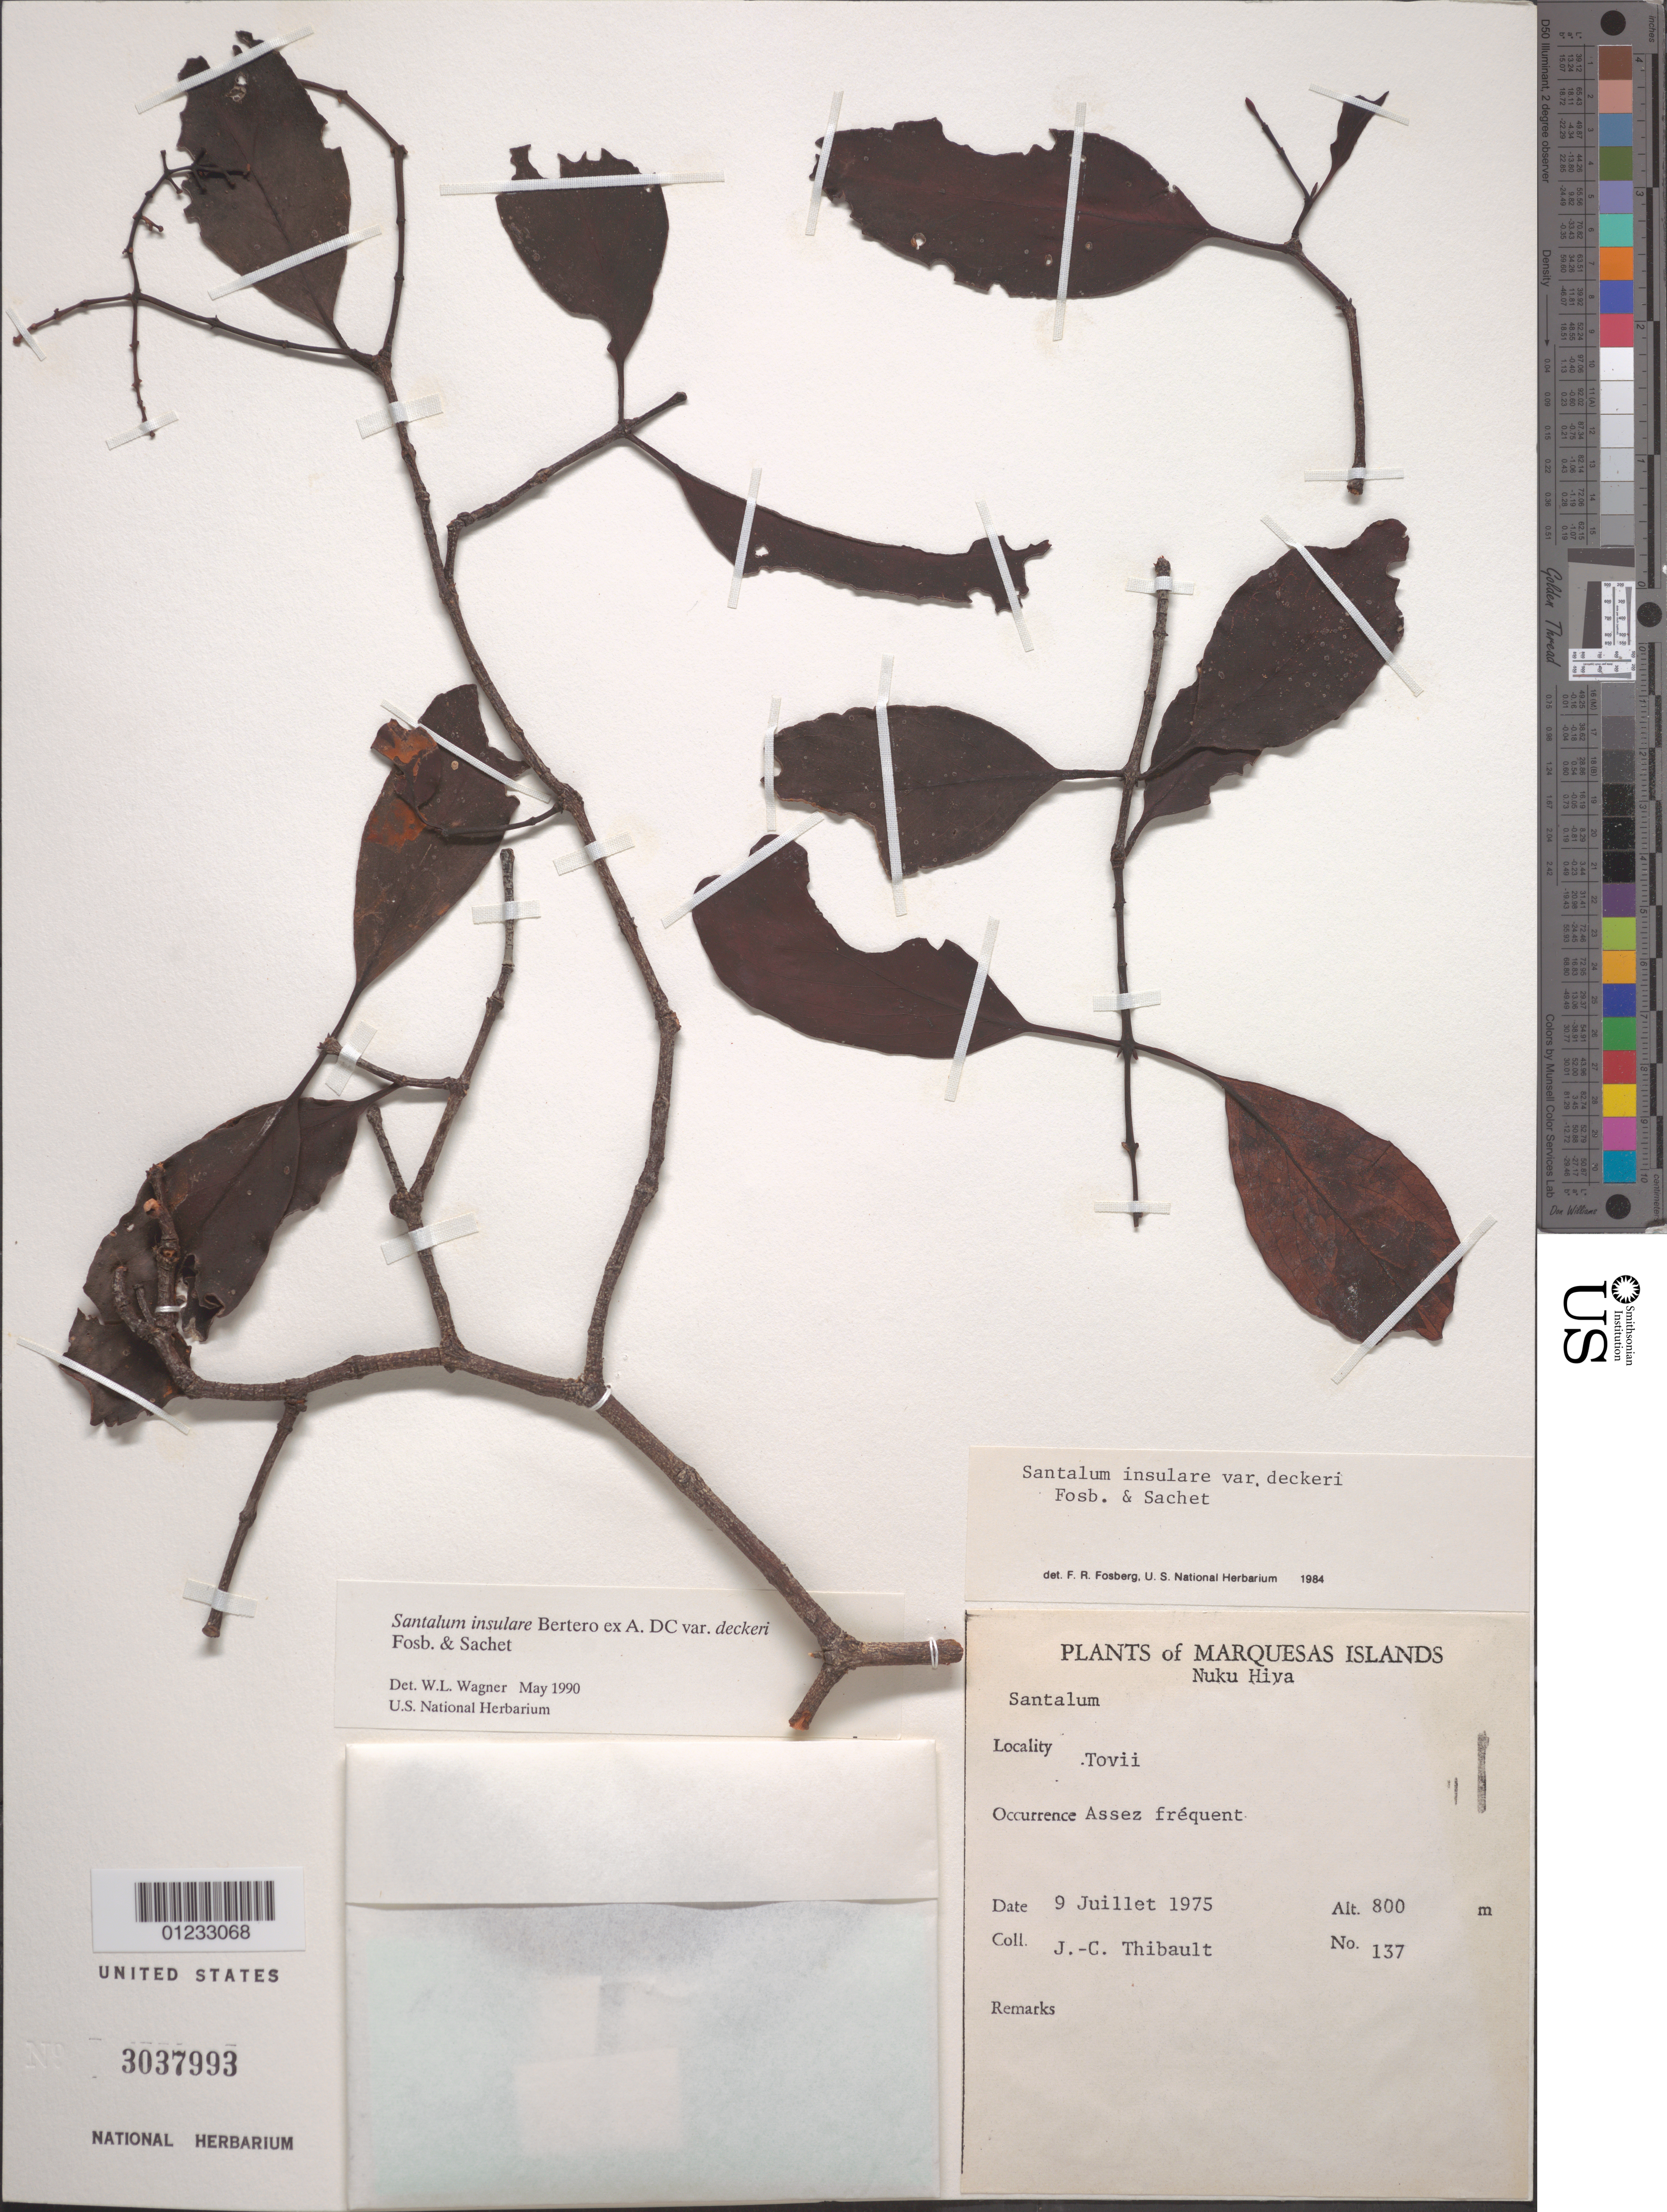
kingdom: Plantae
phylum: Tracheophyta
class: Magnoliopsida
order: Santalales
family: Santalaceae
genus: Santalum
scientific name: Santalum insulare var. marchionense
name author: (Skottsb.) Skottsb.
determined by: Wagner, W. L., (BOT), Smithsonian Institution - National Museum of Natural History (UNITED STATES)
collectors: J. Thibault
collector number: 137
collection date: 1975-07-09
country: French Polynesia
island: Nuku Hiva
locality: Toovii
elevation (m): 800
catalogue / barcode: US 3037993